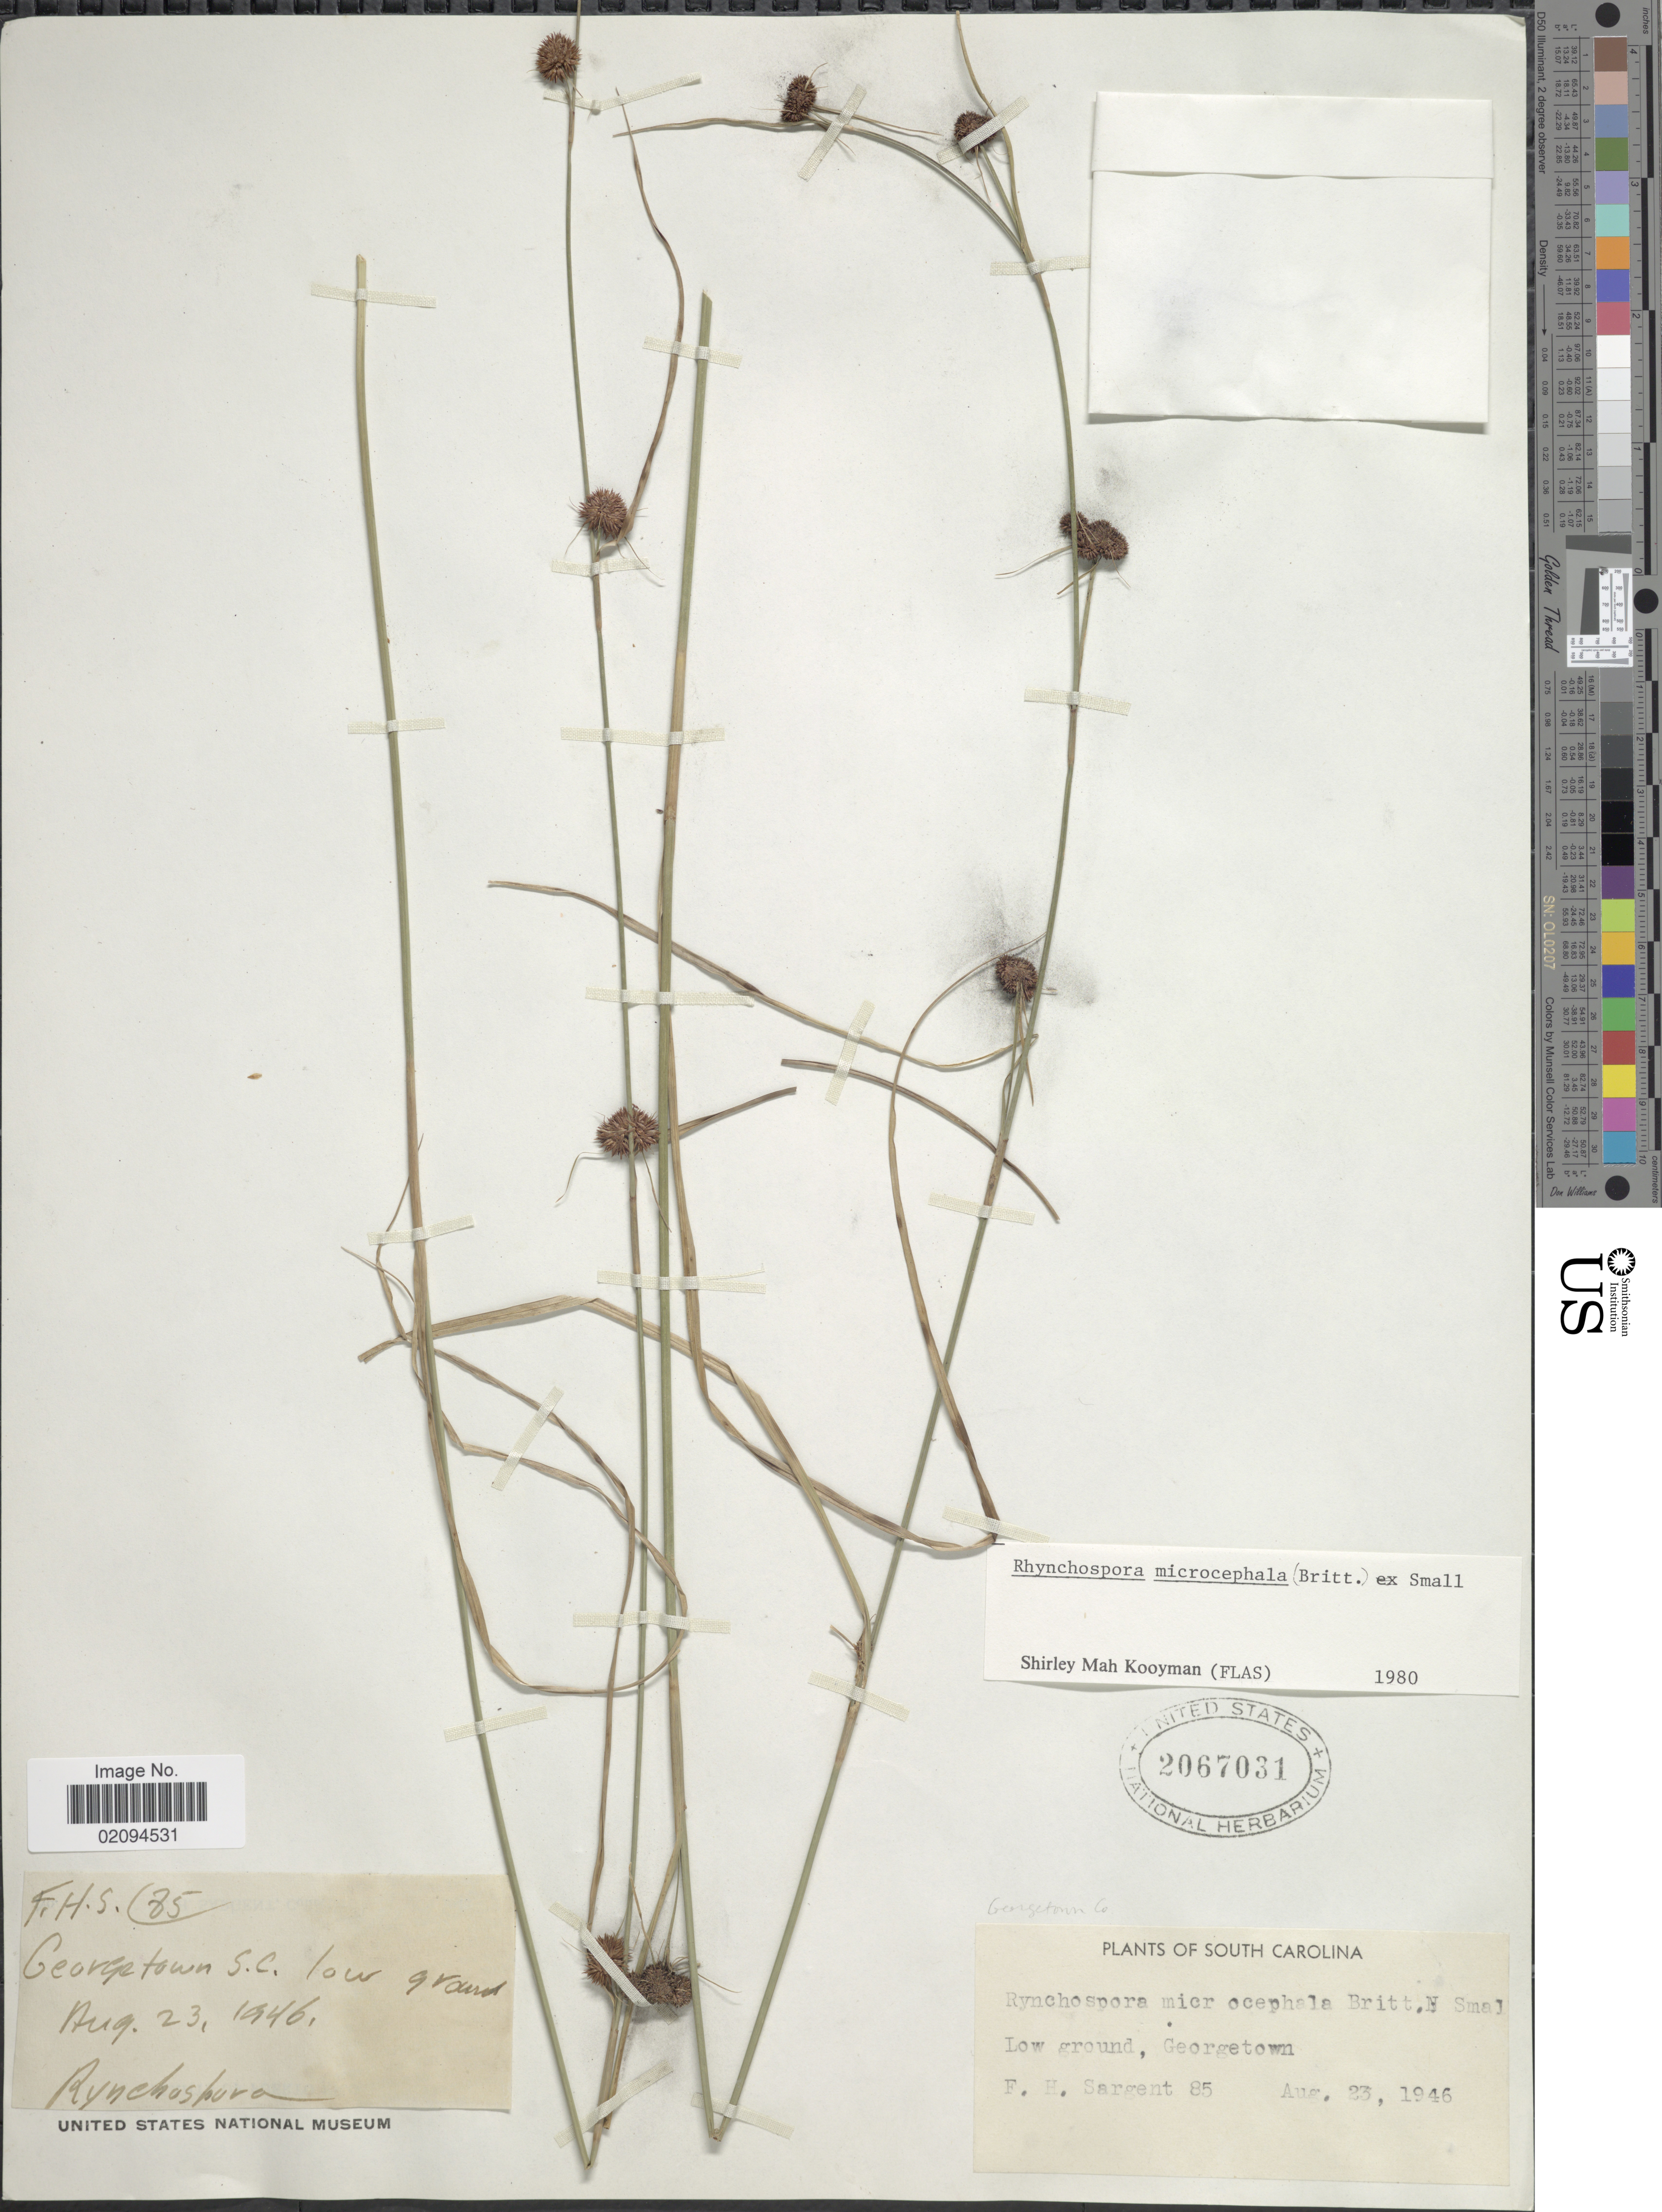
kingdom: Plantae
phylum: Tracheophyta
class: Liliopsida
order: Poales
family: Cyperaceae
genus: Rhynchospora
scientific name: Rhynchospora microcephala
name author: (Britton) Britton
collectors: F. H. Sargent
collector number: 85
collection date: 1946-08-23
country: United States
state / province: South Carolina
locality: Low ground, Georgetown. Georgetown Co.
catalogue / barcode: US 2067031